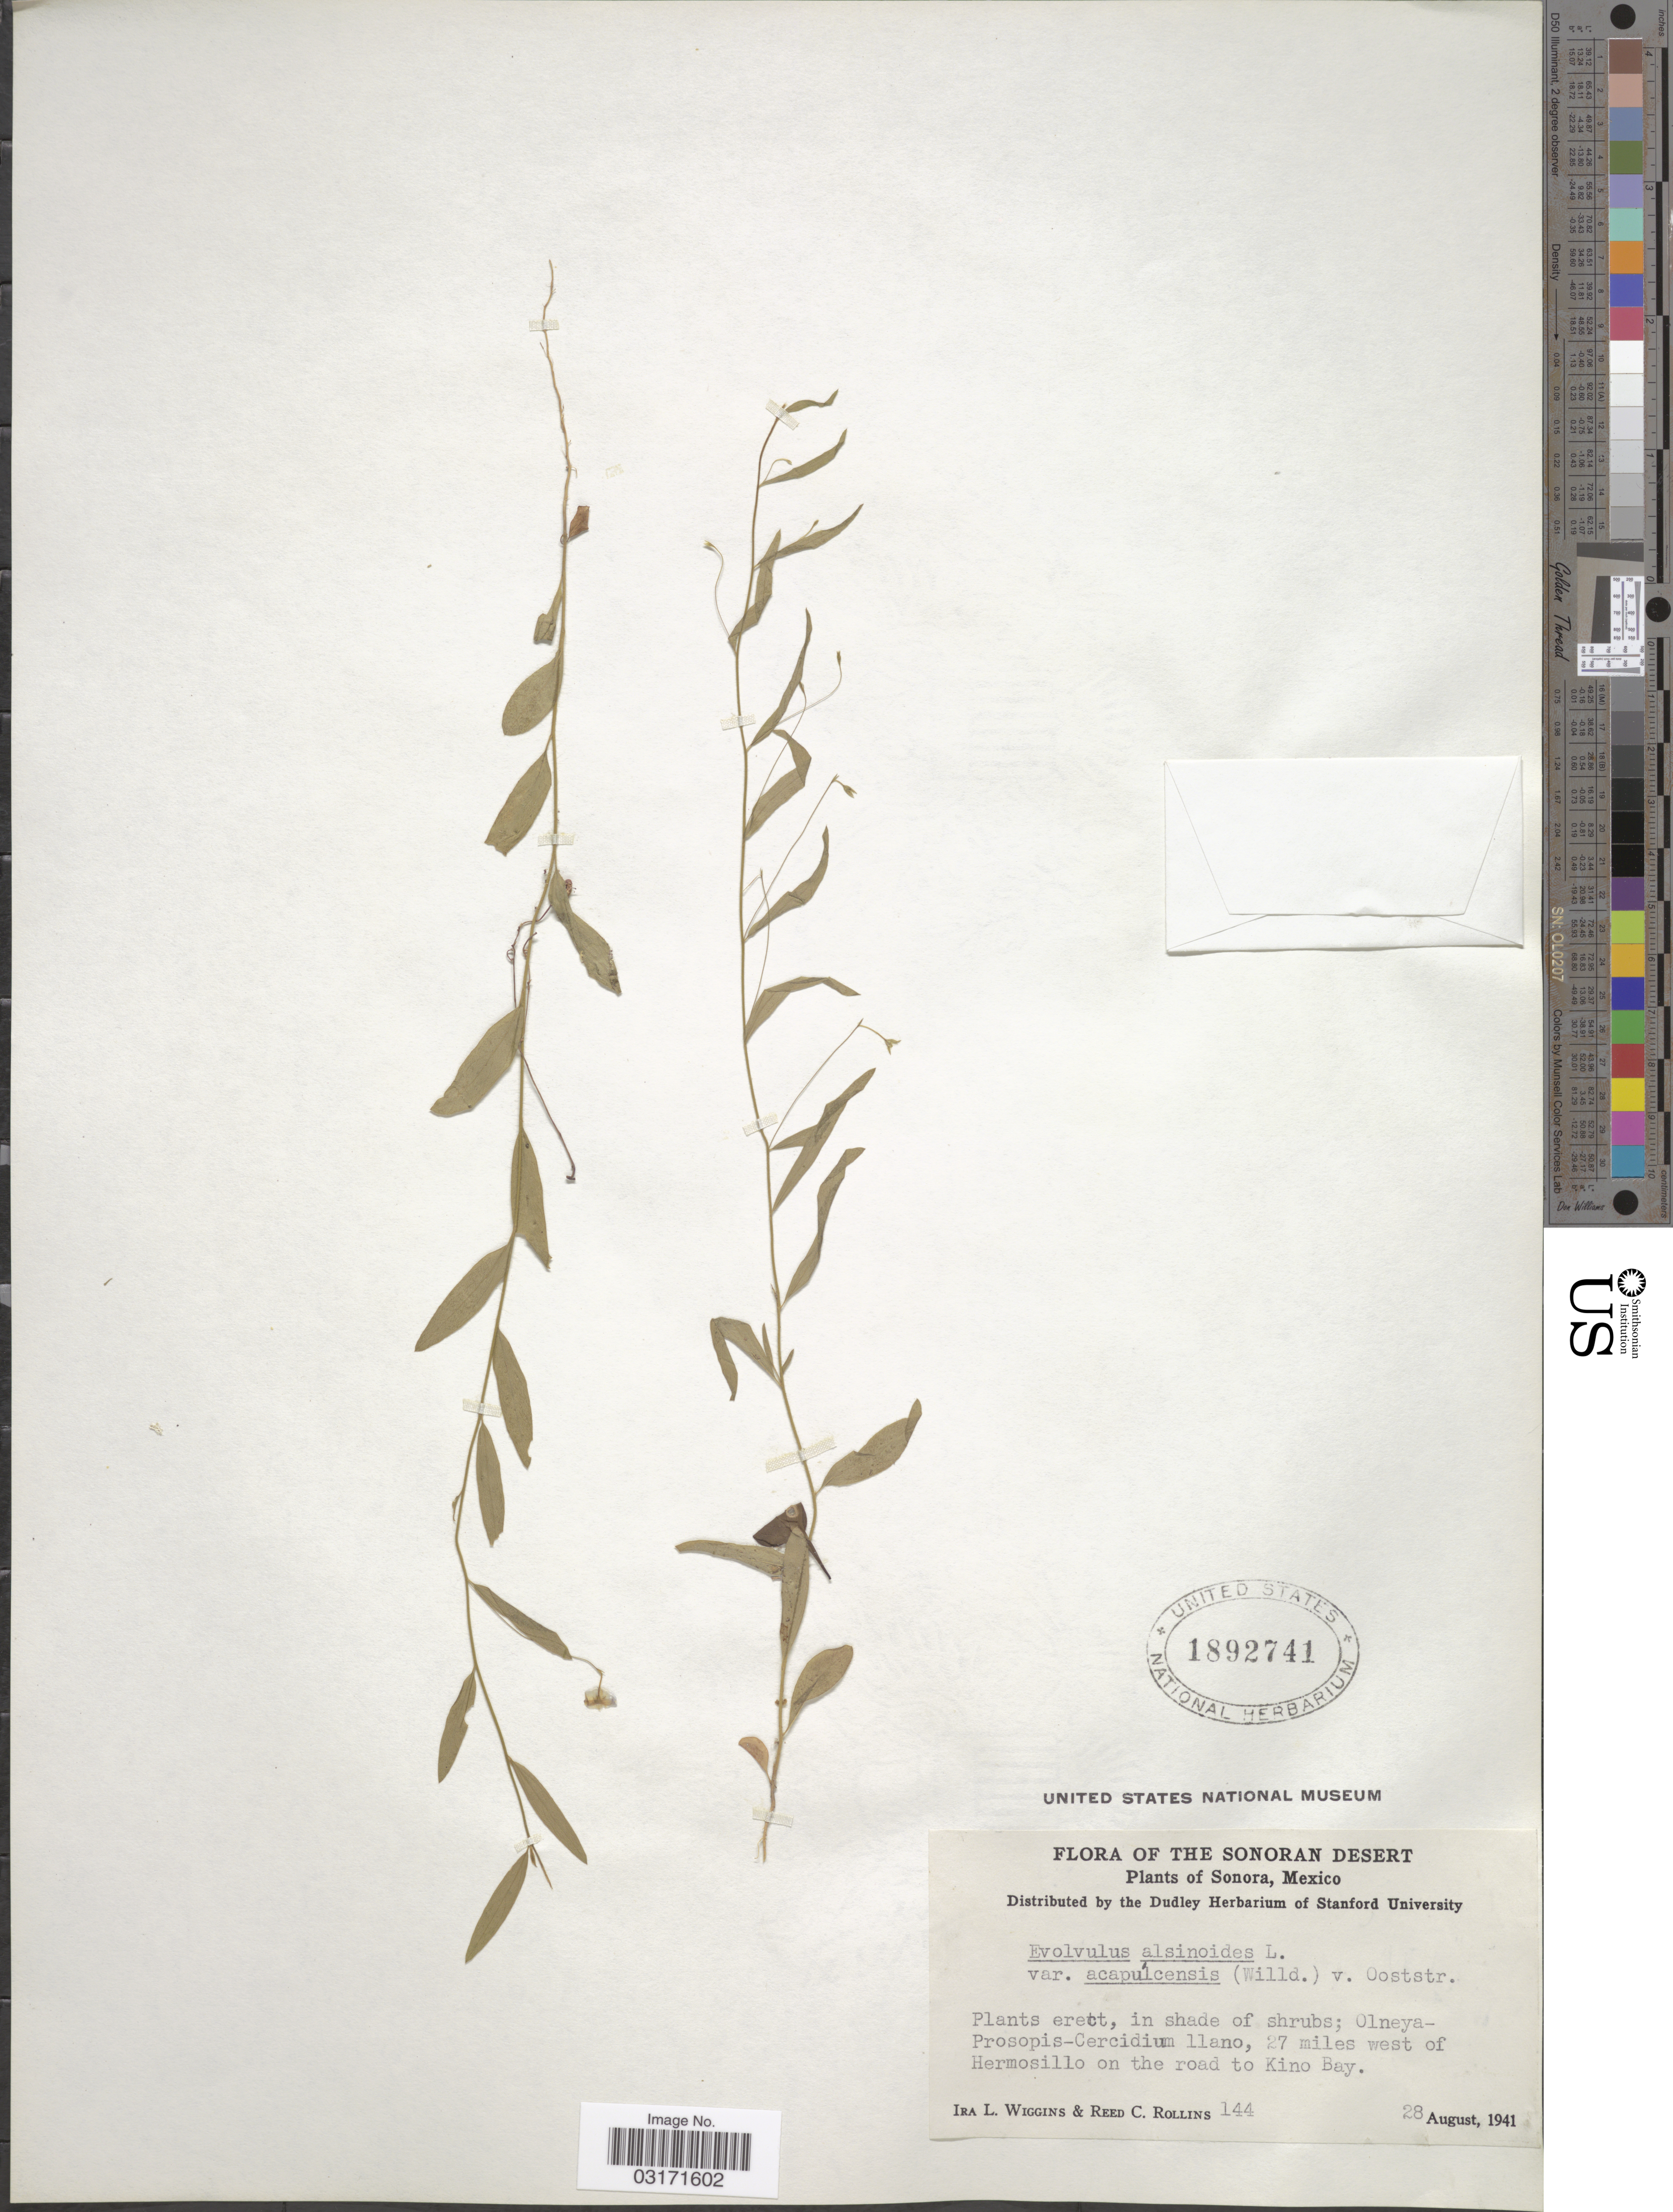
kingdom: Plantae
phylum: Tracheophyta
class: Magnoliopsida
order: Solanales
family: Convolvulaceae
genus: Evolvulus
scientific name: Evolvulus alsinoides var. acapulcensis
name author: (Willd. ex Schult.) Ooststr.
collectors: I. L. Wiggins & R. C. Rollins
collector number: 144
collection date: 1941-08-28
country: Mexico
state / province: Sonora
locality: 27 miles west of Hermosillo on the road to Kino Bay.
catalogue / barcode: US 1892741